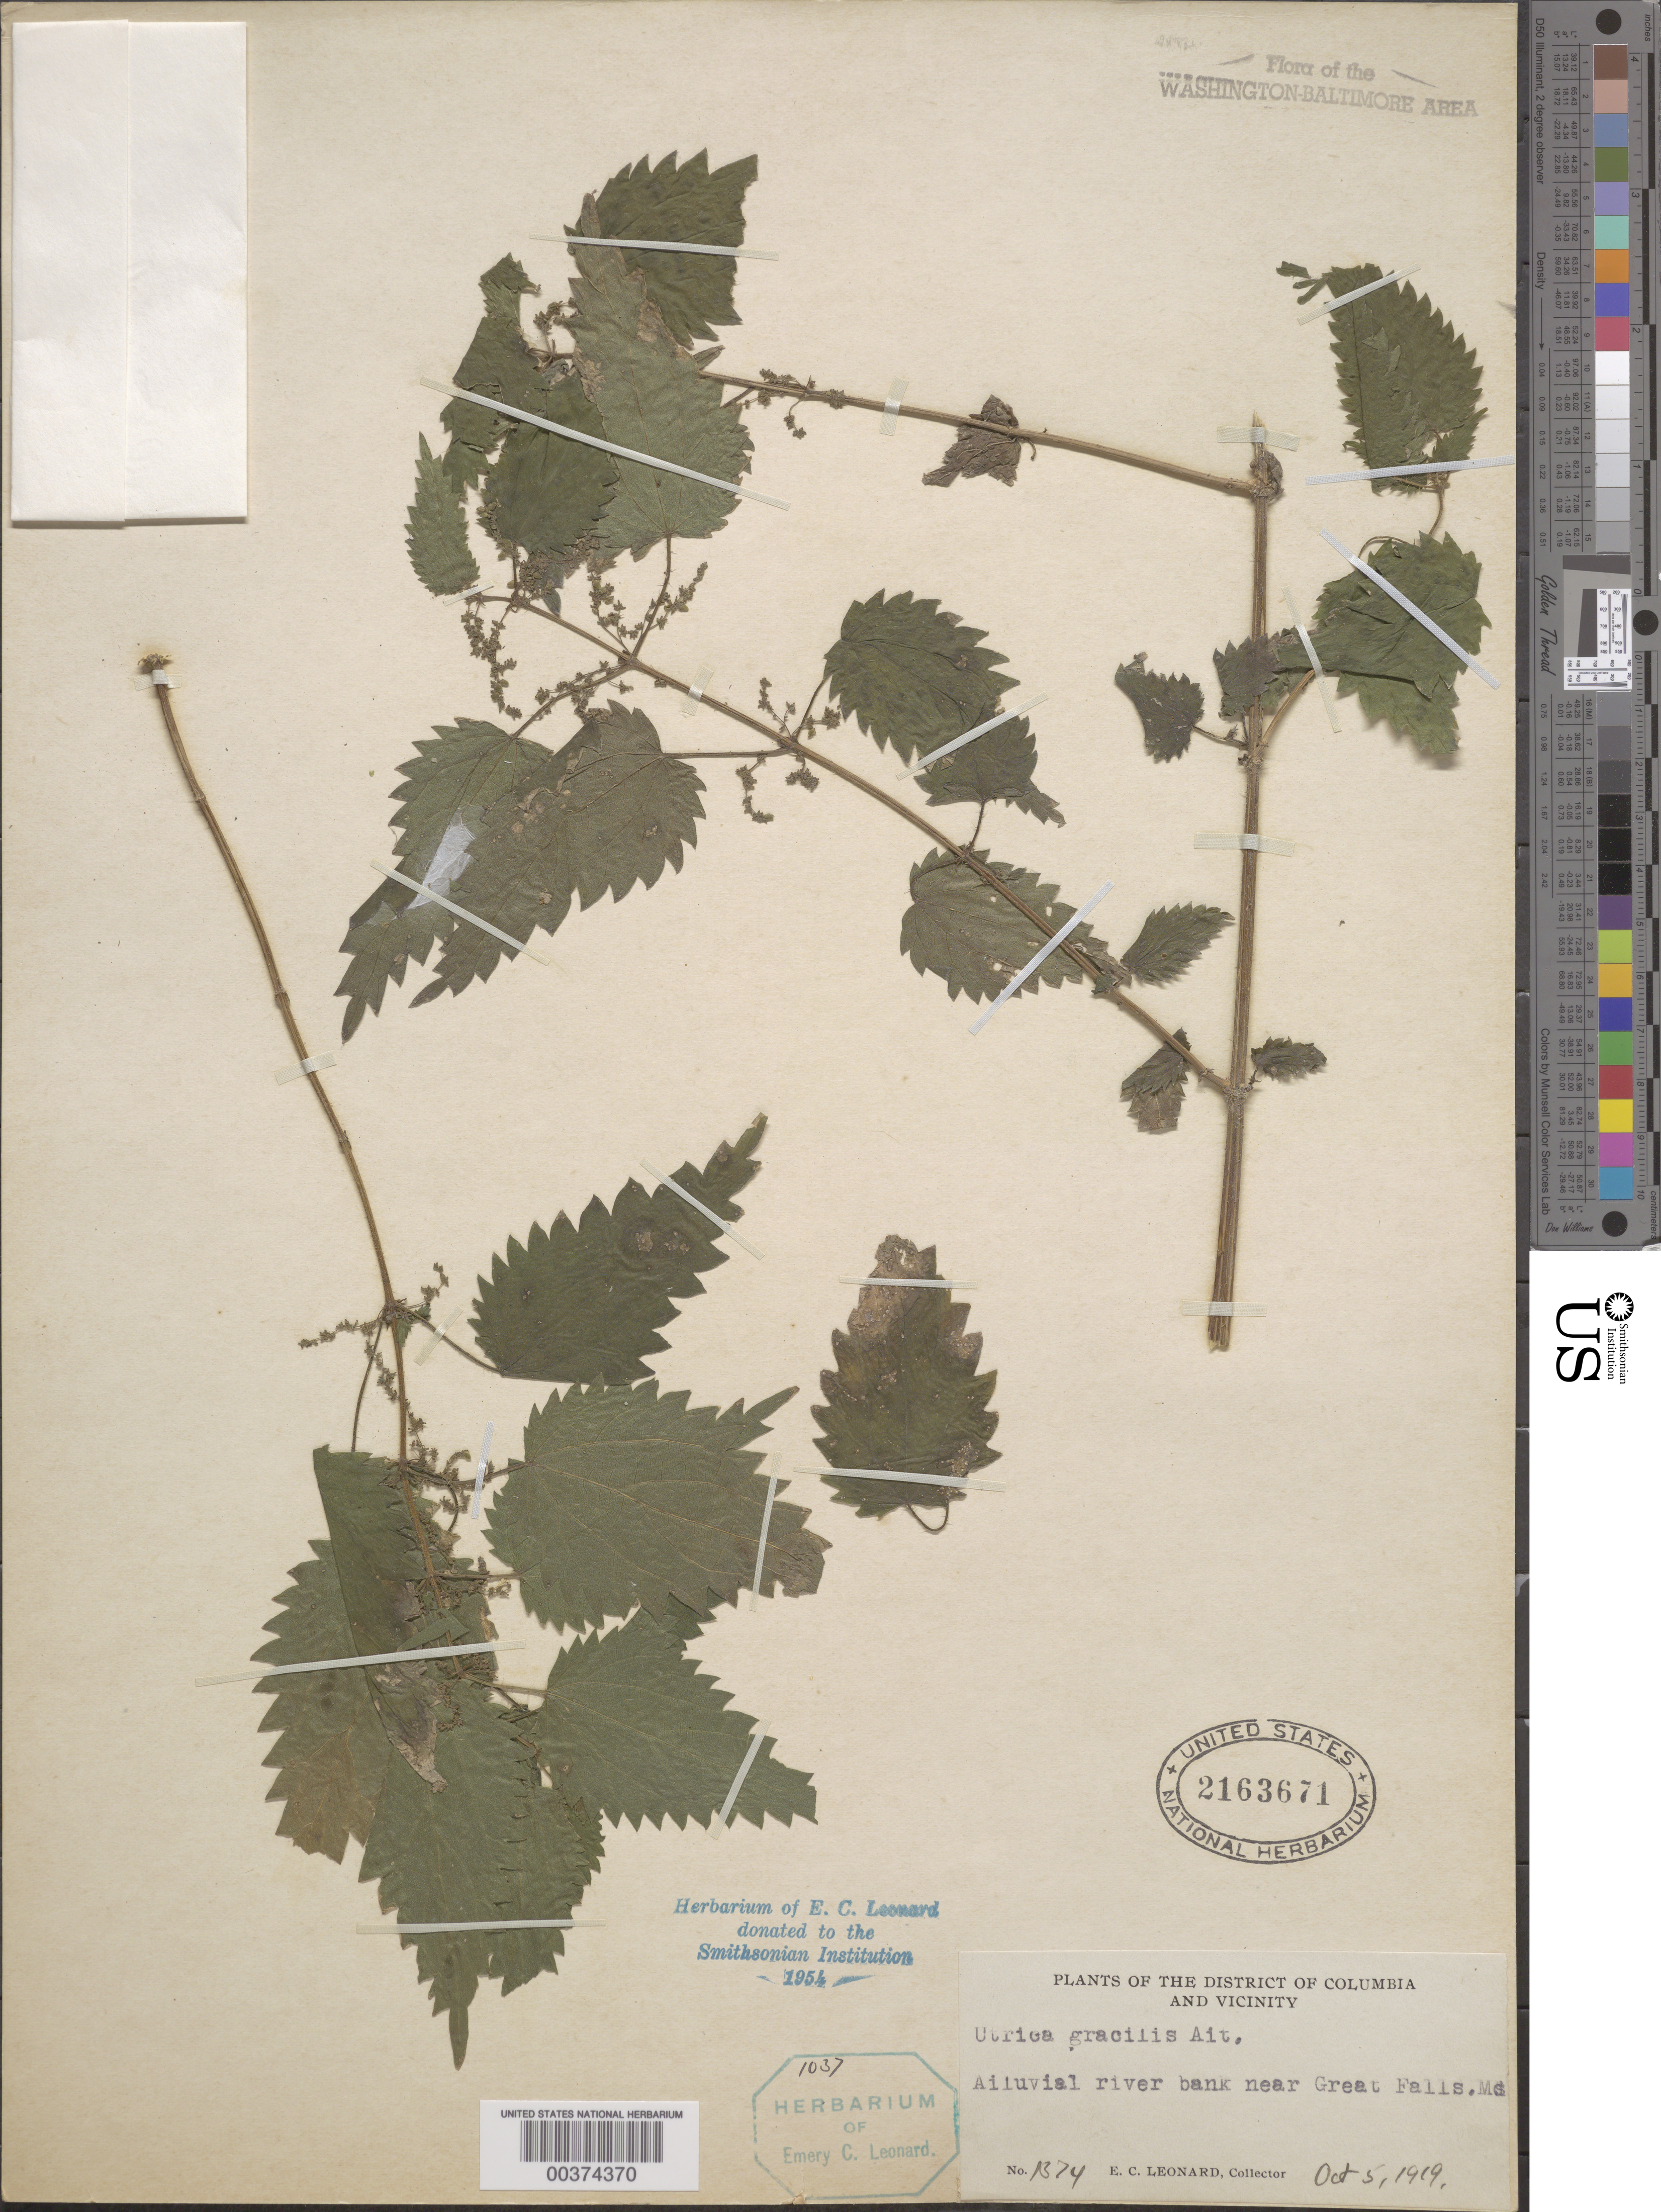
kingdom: Plantae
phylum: Tracheophyta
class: Magnoliopsida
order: Rosales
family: Urticaceae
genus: Urtica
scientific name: Urtica dioica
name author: L.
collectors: E. C. Leonard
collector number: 1374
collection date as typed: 05 Oct 1919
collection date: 1919-10-05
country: United States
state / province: Maryland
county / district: Montgomery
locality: Great Falls C. & O. Canal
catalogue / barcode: US 2163671